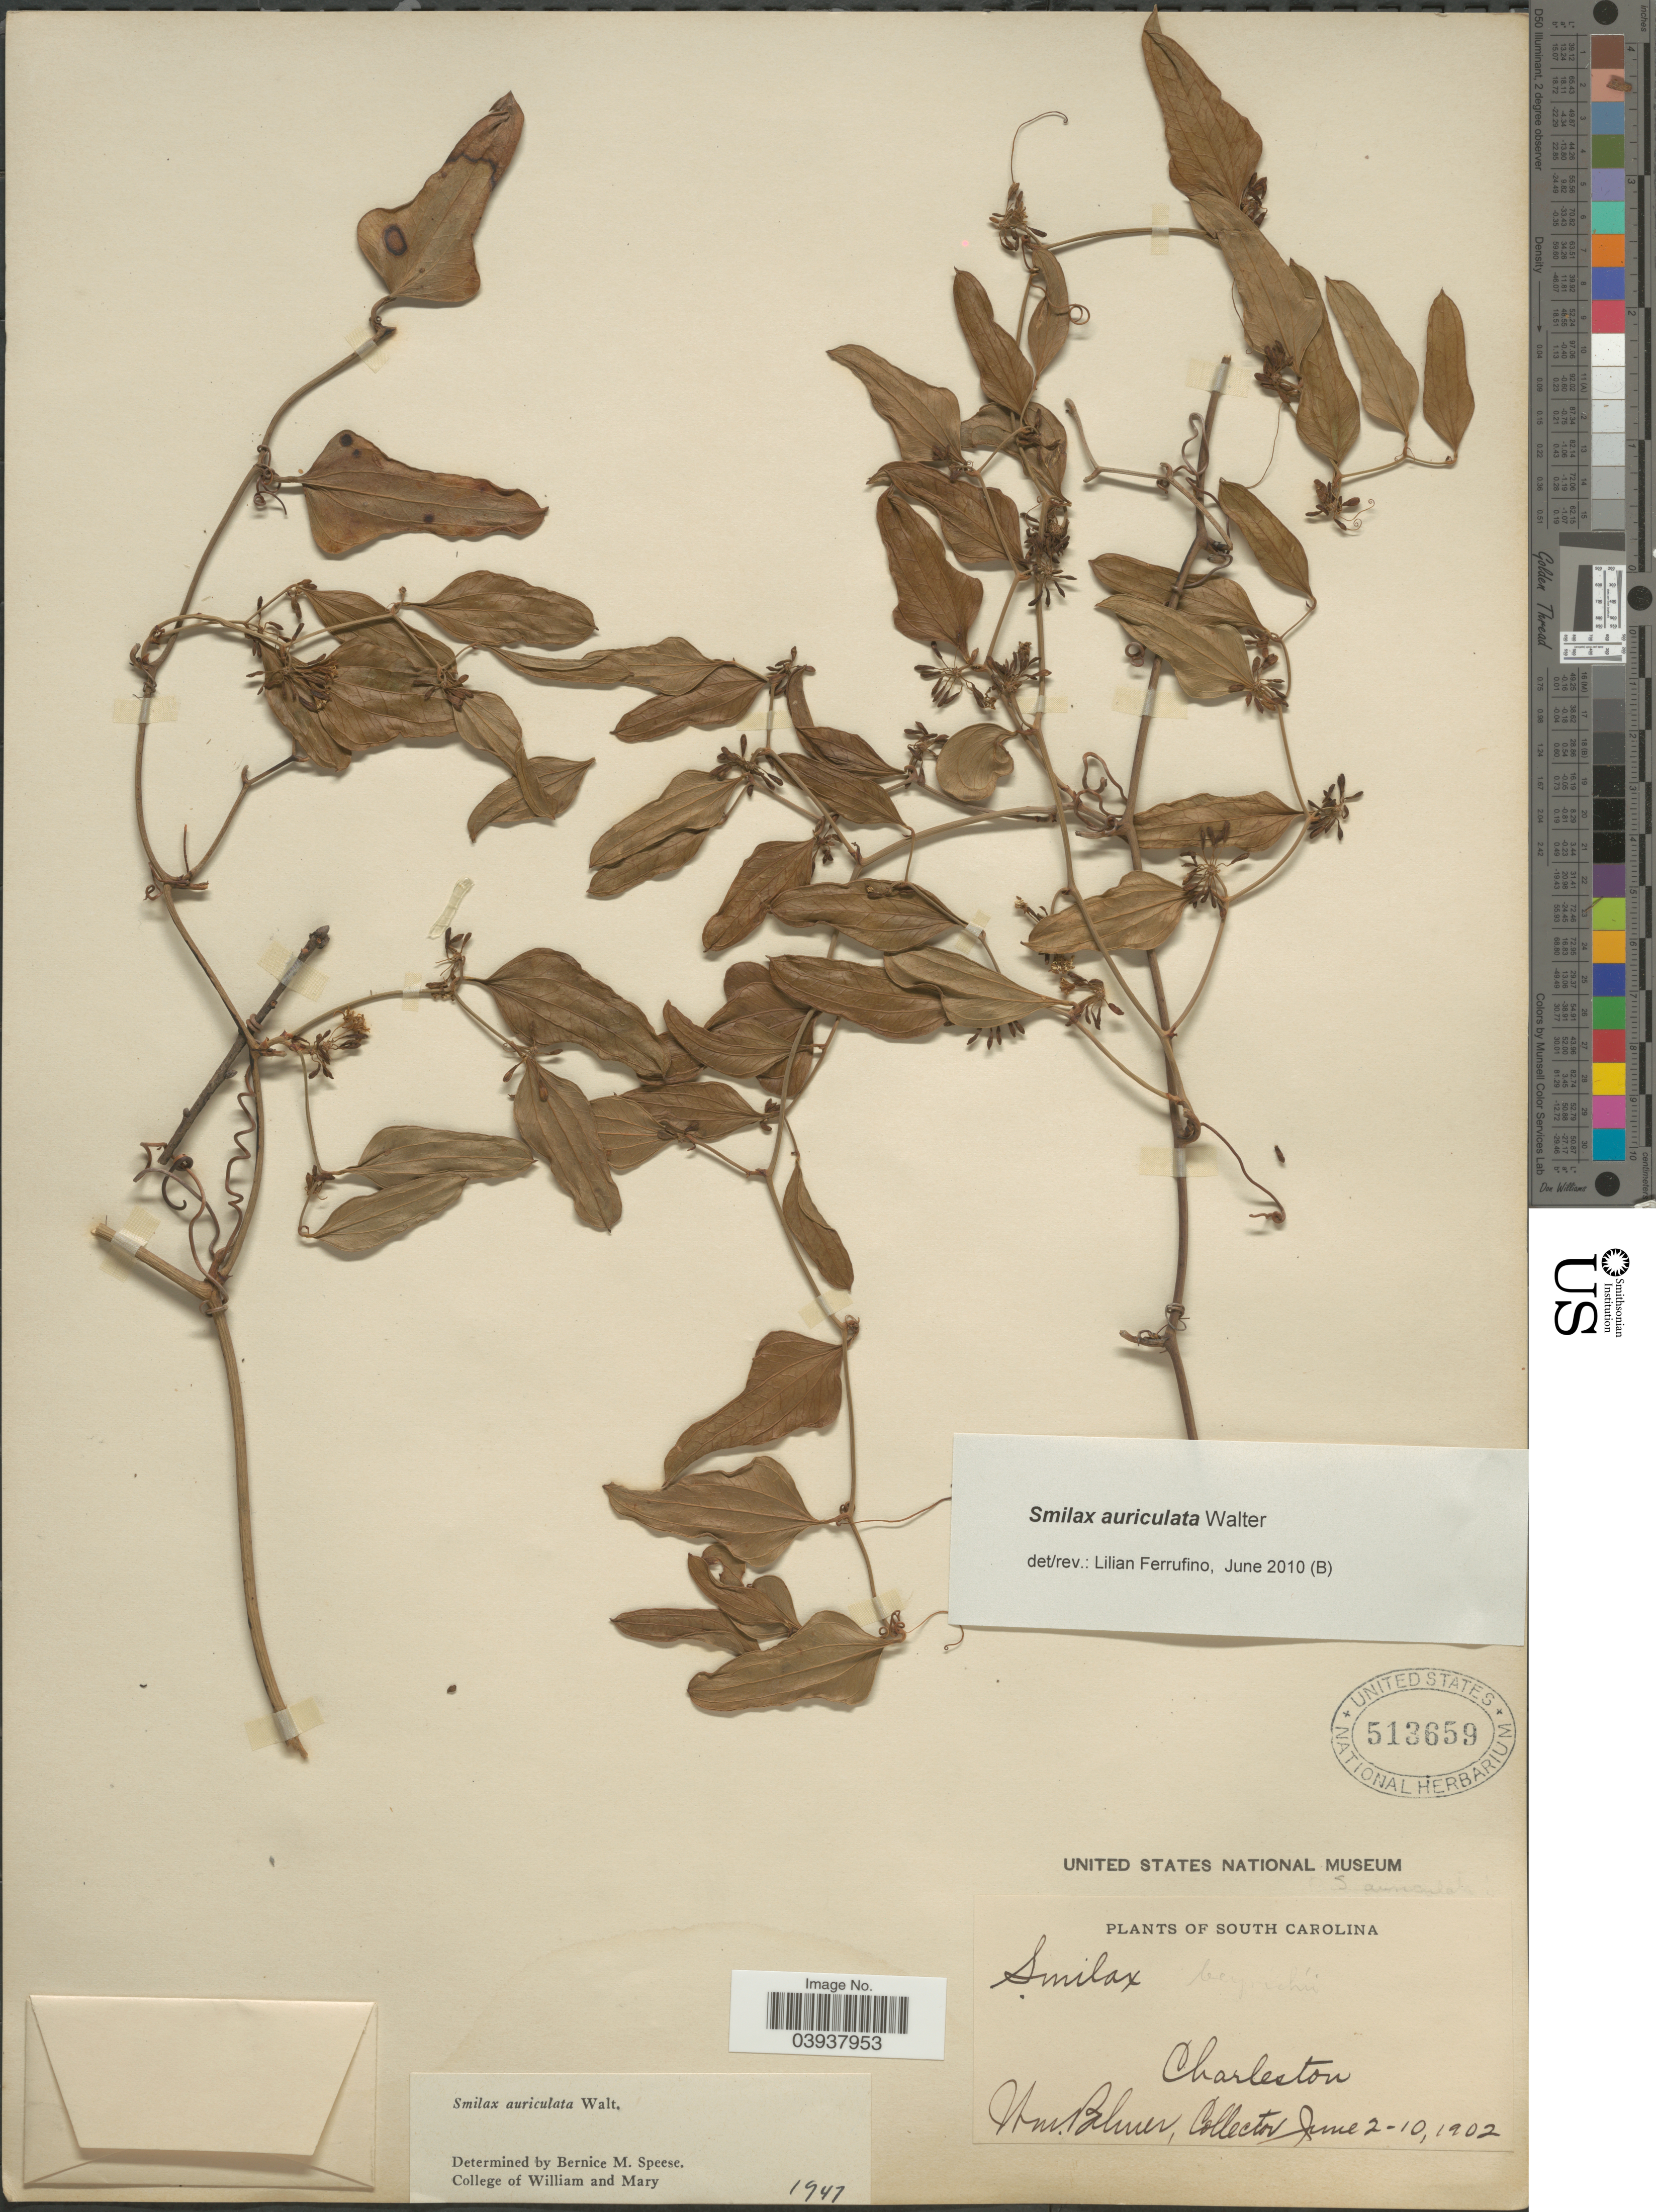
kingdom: Plantae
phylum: Tracheophyta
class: Liliopsida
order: Liliales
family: Smilacaceae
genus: Smilax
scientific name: Smilax auriculata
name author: Walter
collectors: W. Palmer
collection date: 1902-06-02/1902-06-10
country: United States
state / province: South Carolina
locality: Charleston.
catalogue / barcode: US 513659